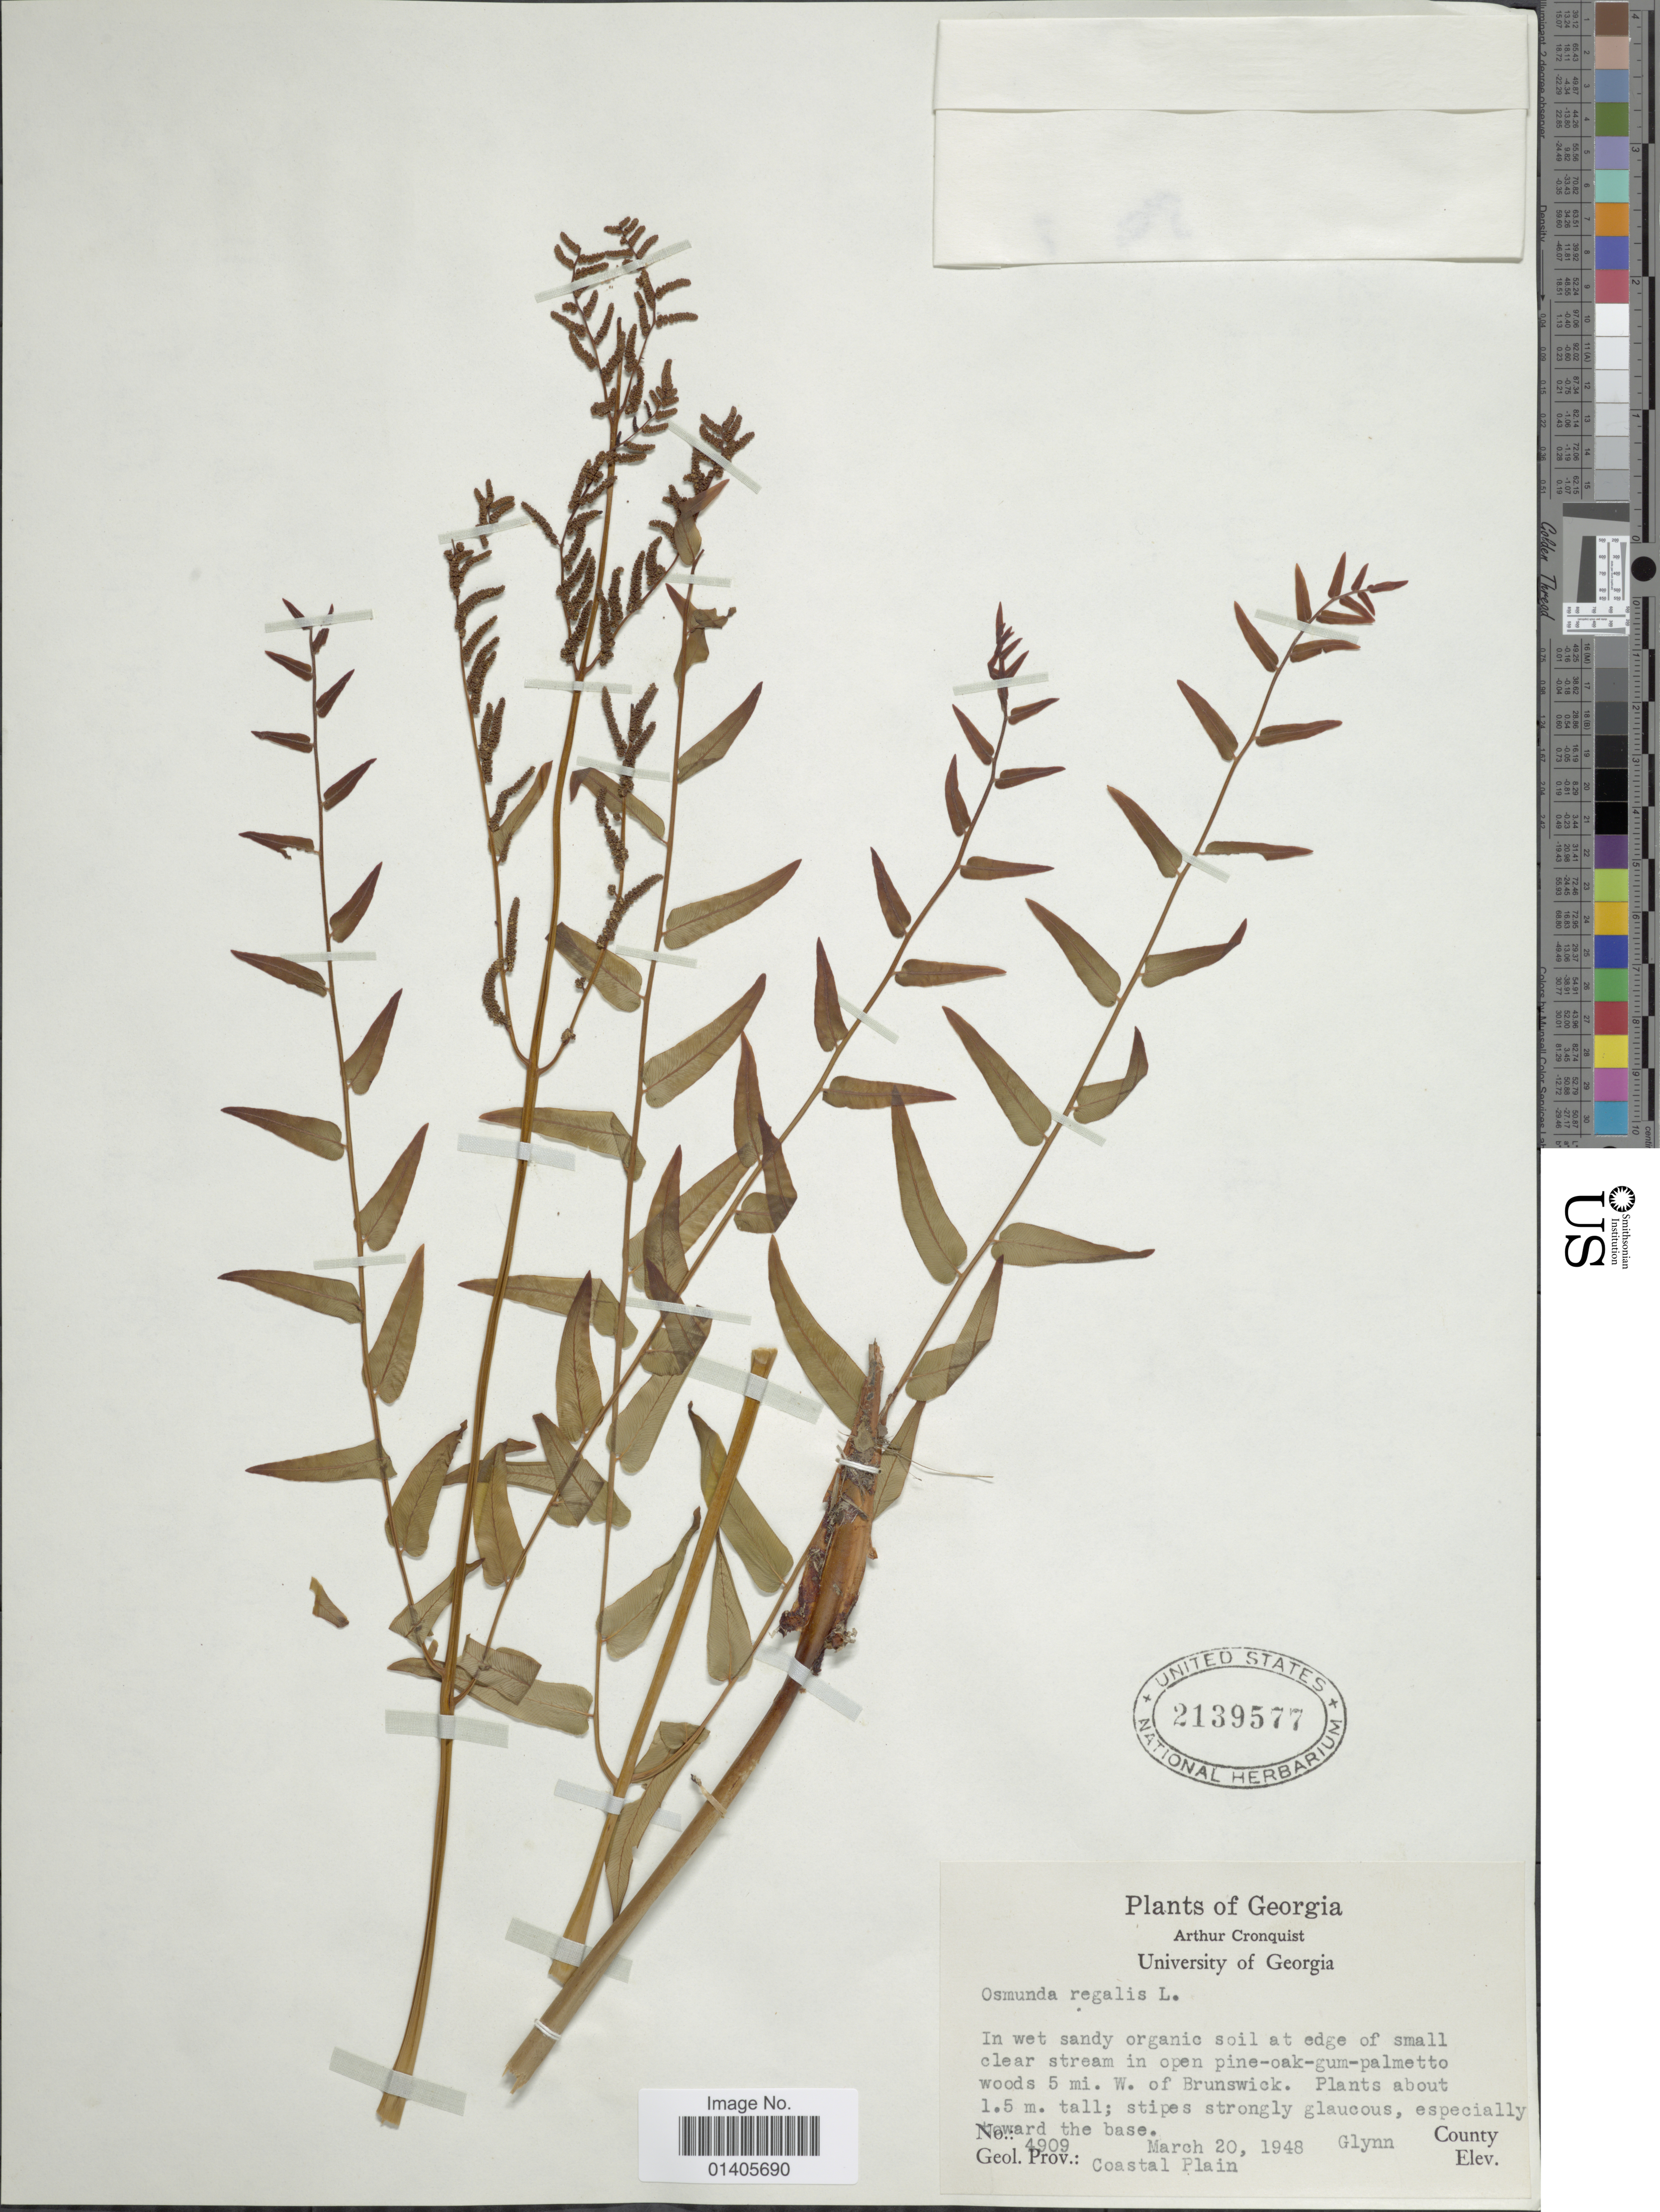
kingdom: Plantae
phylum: Tracheophyta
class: Polypodiopsida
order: Osmundales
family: Osmundaceae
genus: Osmunda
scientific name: Osmunda regalis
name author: L.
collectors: A. J. Cronquist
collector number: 4909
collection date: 1948-03-20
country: United States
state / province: Georgia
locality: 5 mi. W. of Brunswick, Glynn County, Geol Prov. Coastal Plain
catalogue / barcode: US 2139577